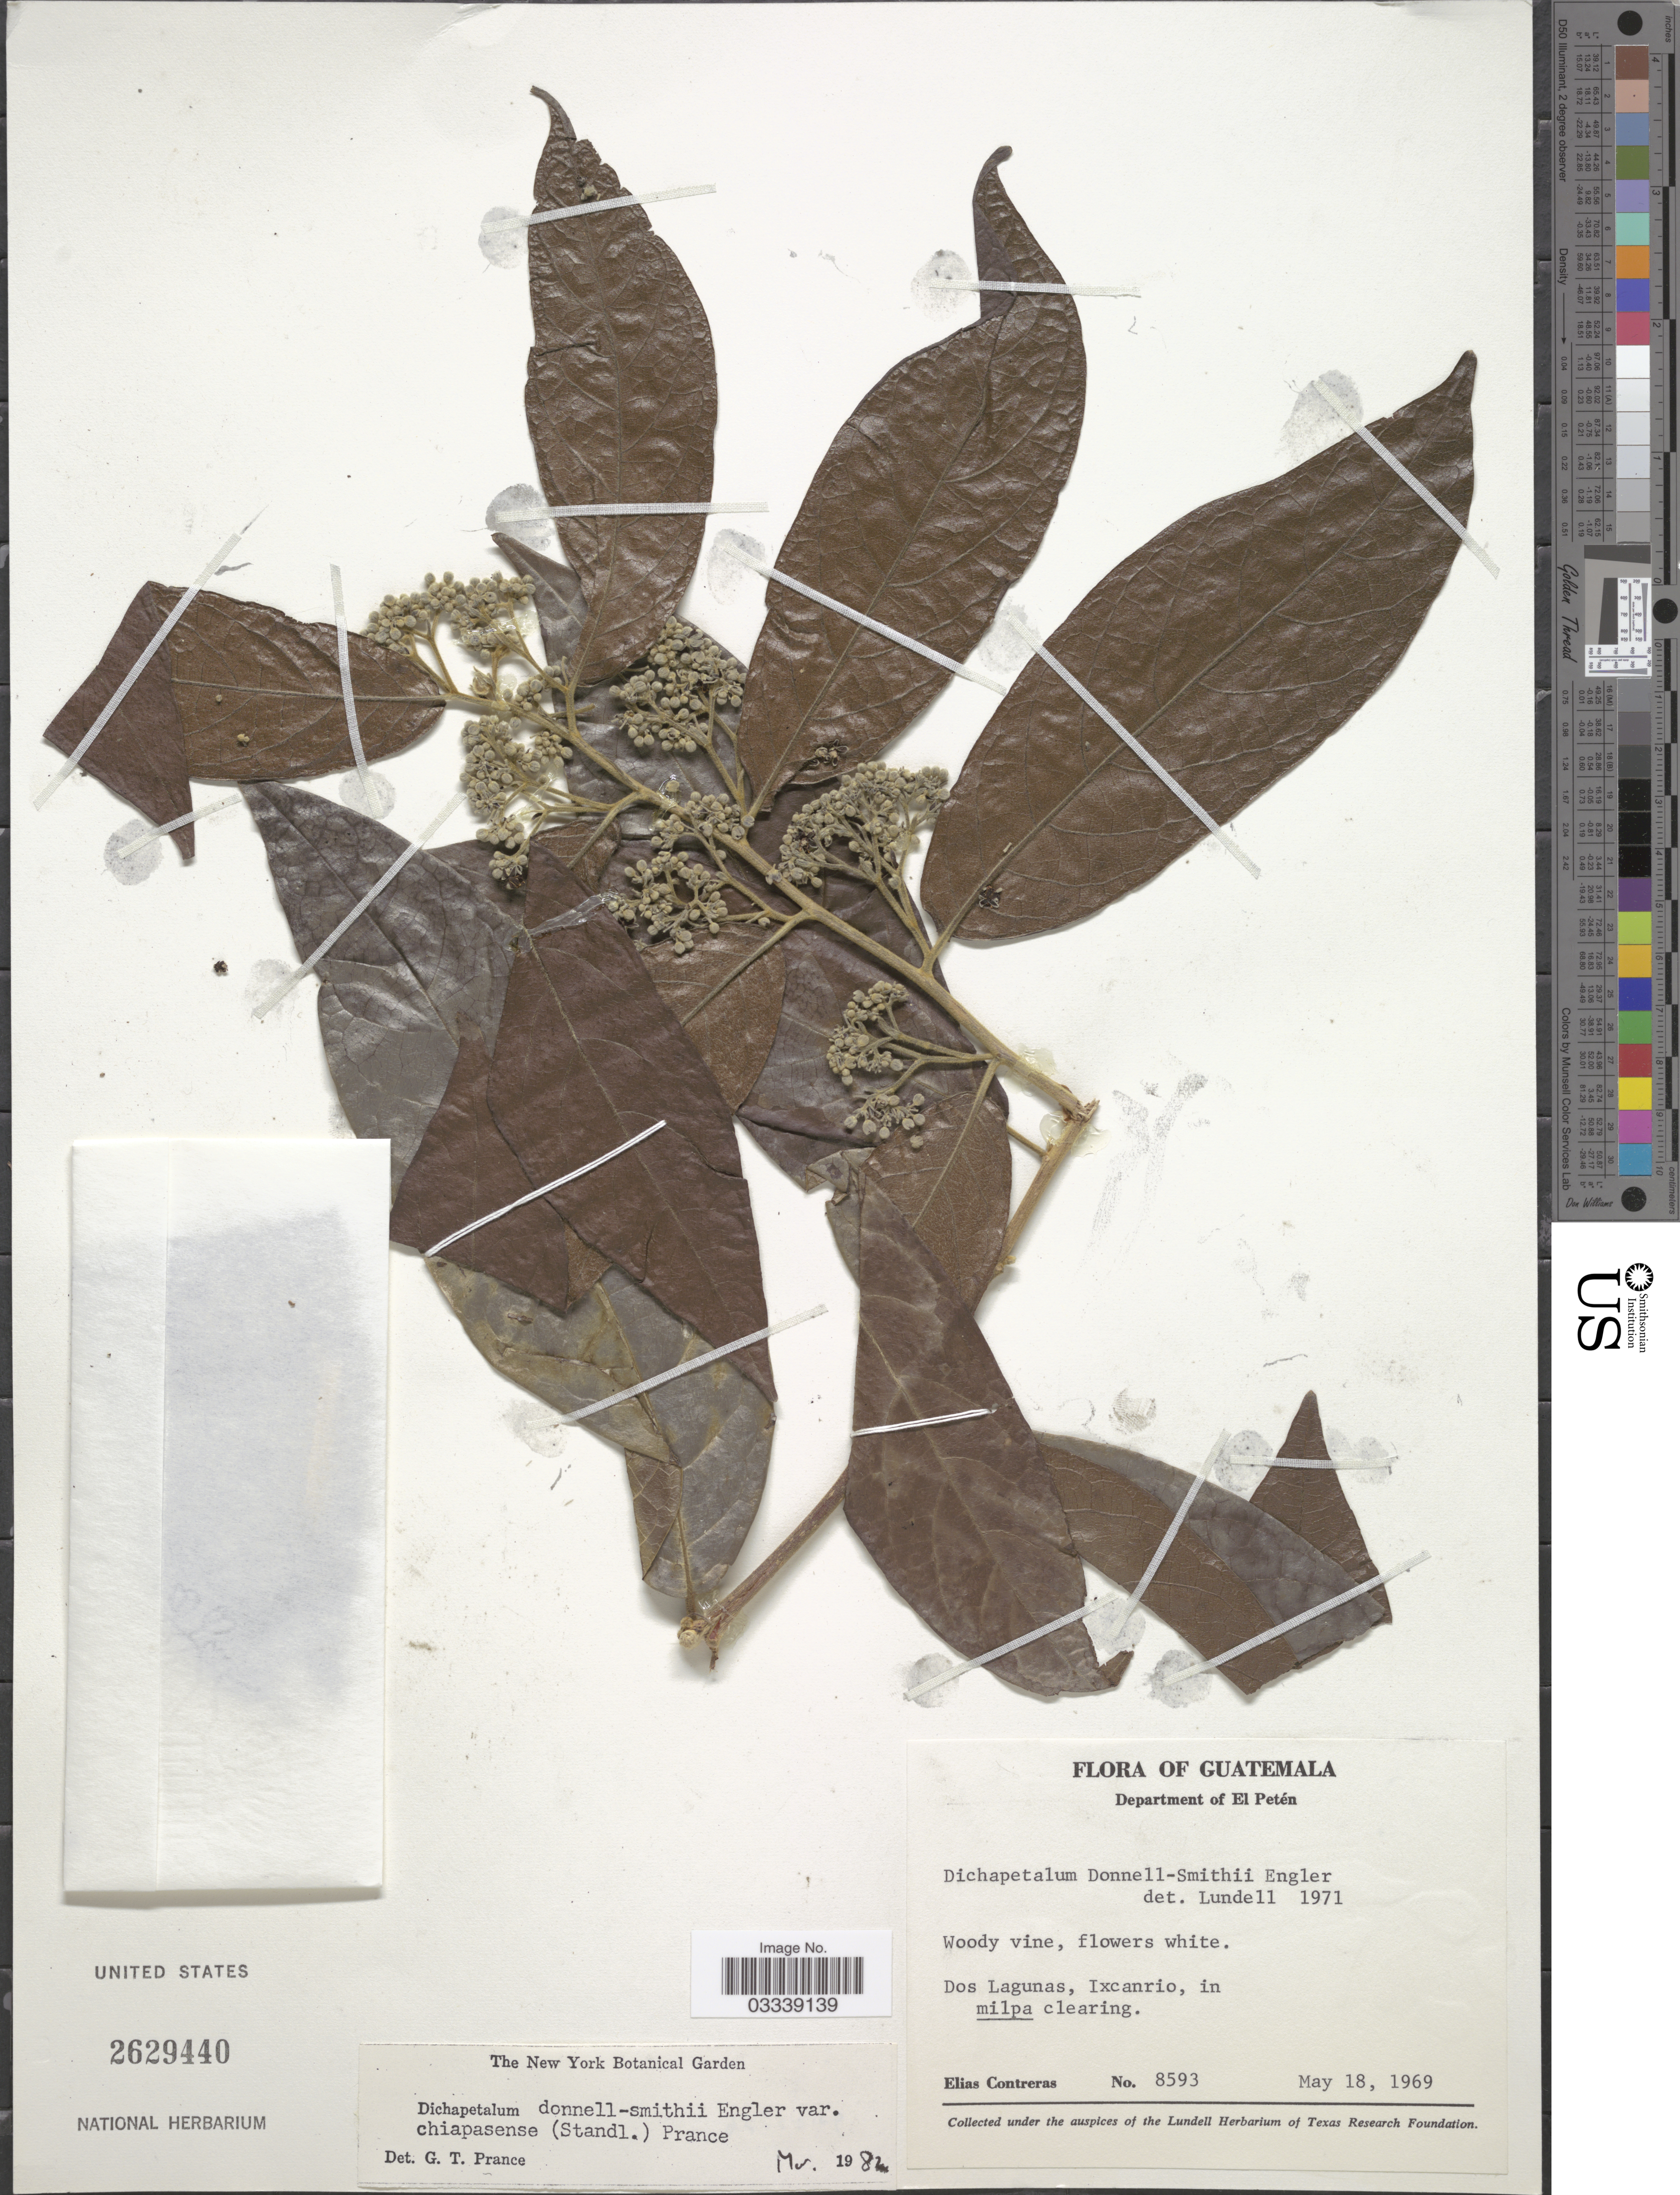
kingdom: Plantae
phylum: Tracheophyta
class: Magnoliopsida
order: Malpighiales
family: Dichapetalaceae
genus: Dichapetalum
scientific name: Dichapetalum donnell-smithii var. chiapasense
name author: (Standl.) Prance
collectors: E. Contreras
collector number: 8593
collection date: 1969-05-18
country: Guatemala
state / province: El Petén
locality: Department of El Petén. Dos Lagunas, Ixcanrio.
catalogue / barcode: US 2629440